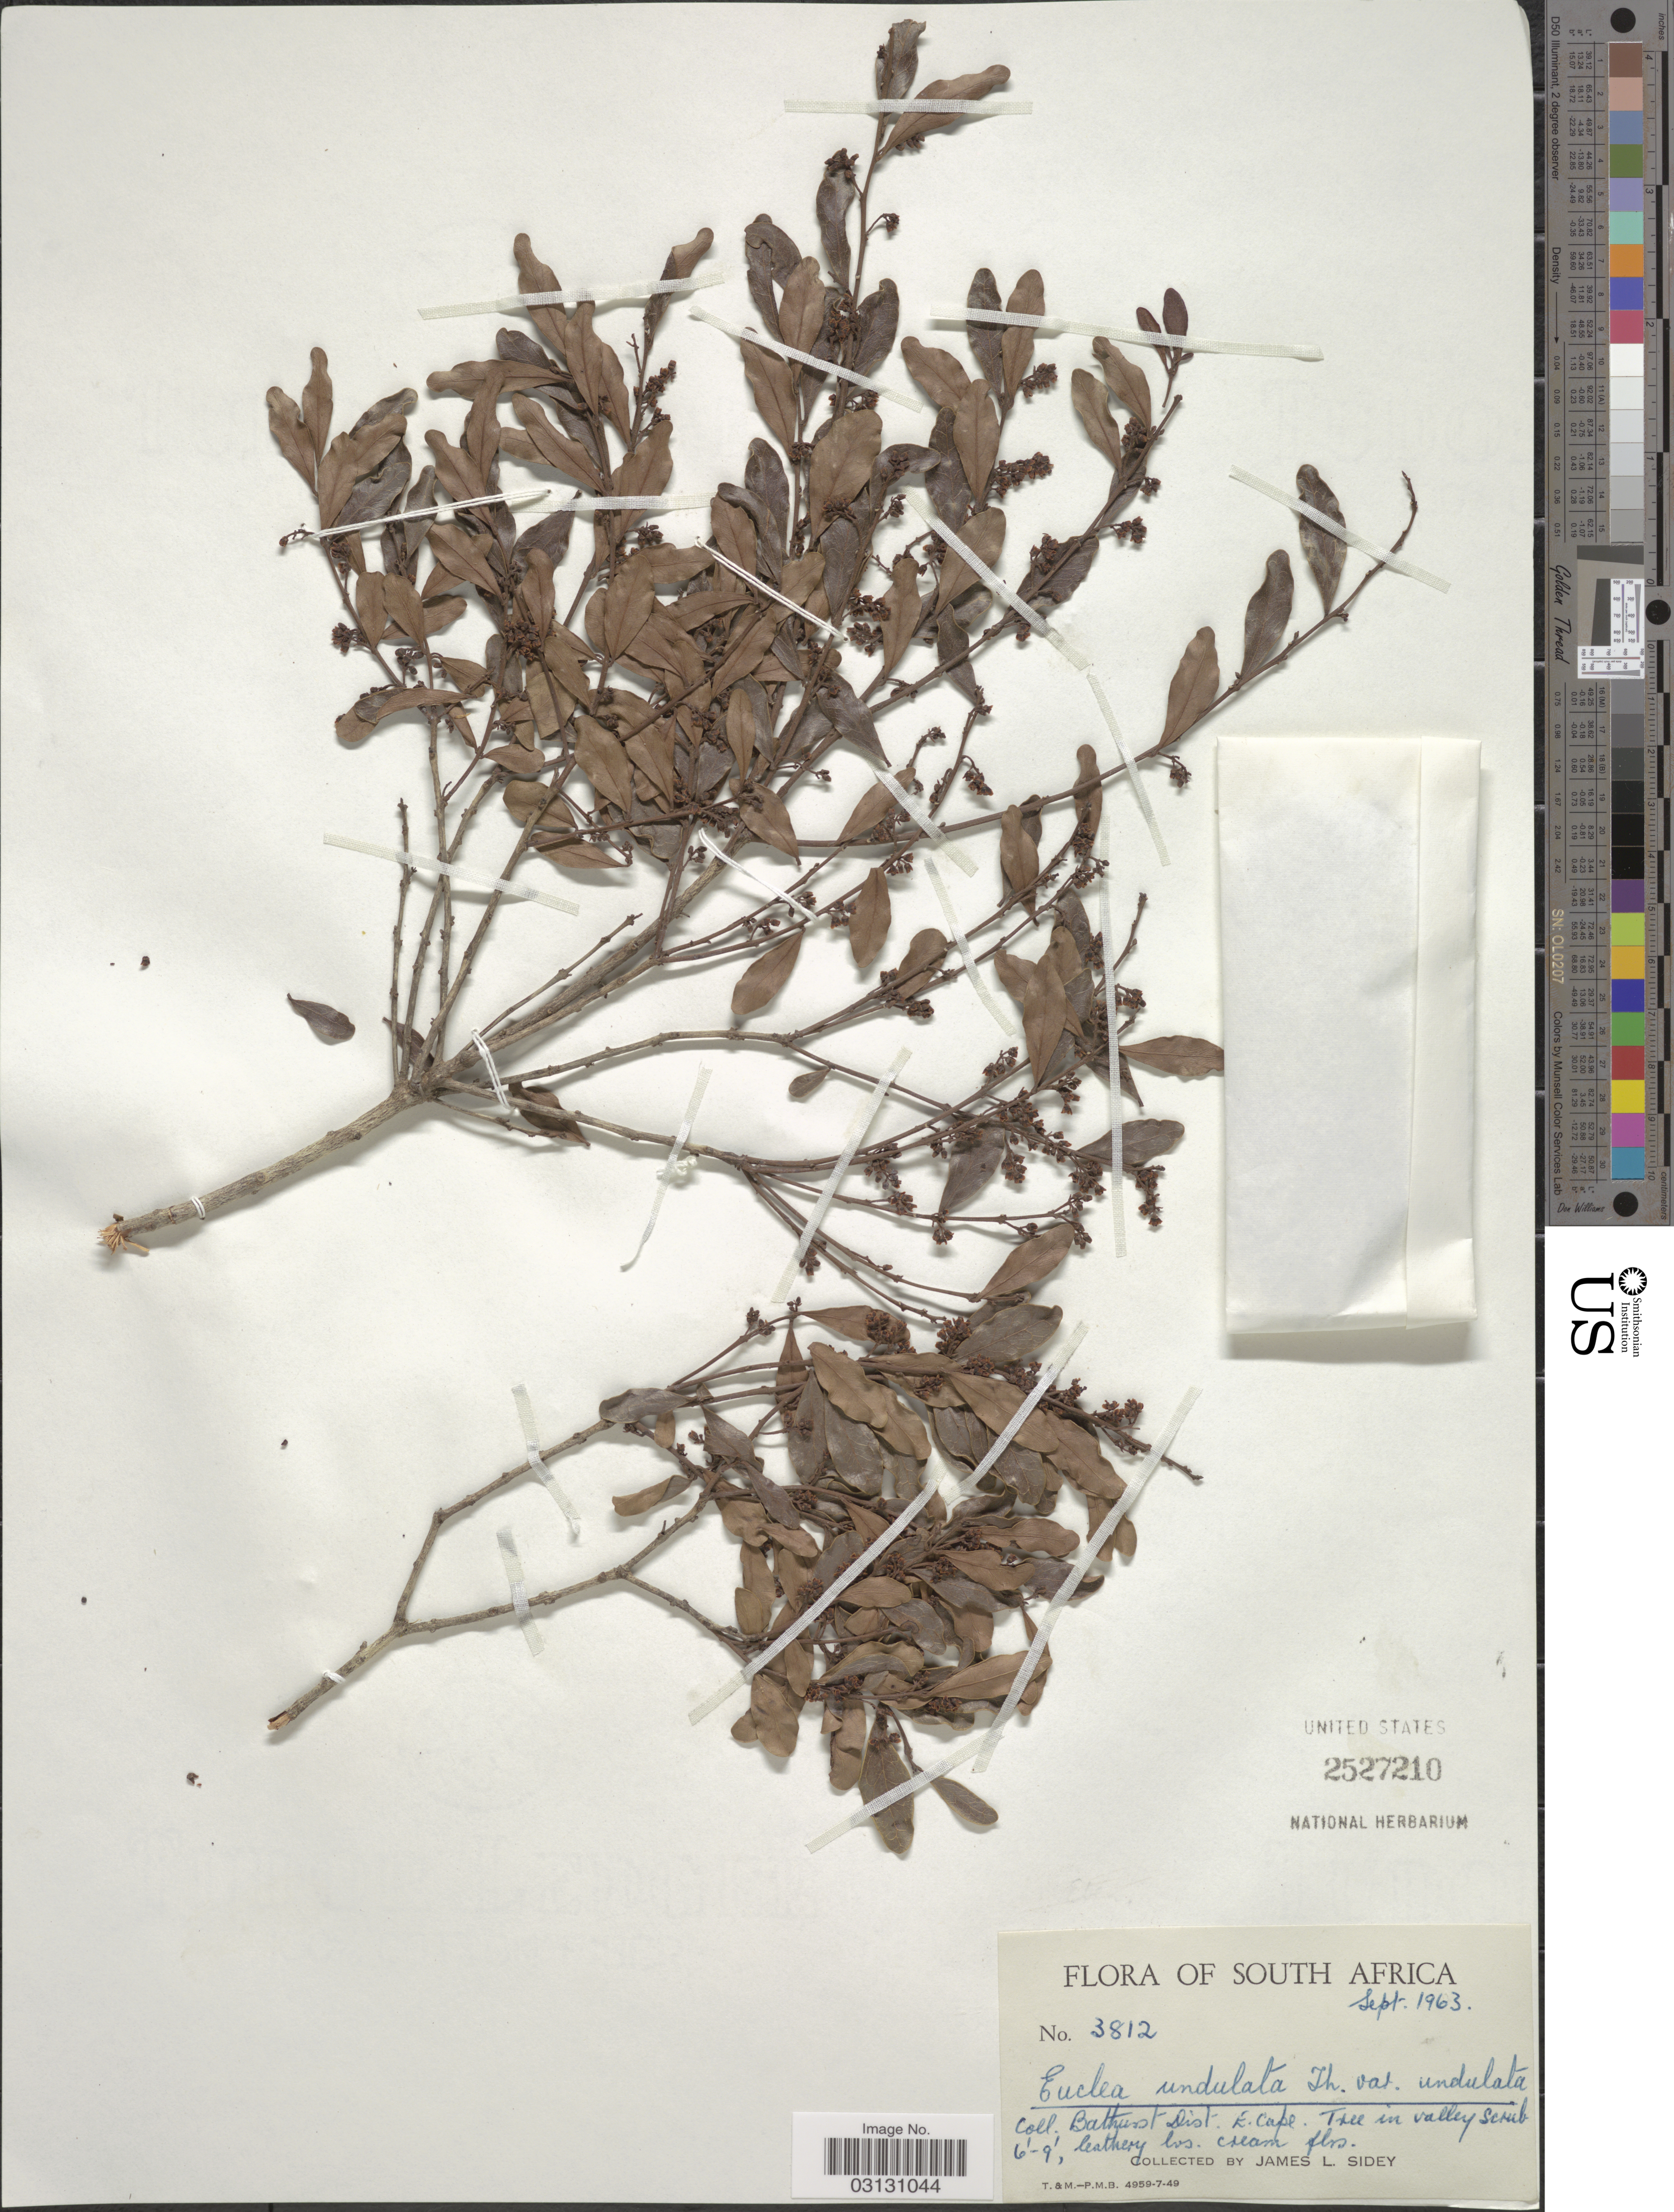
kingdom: Plantae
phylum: Tracheophyta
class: Magnoliopsida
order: Ericales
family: Ebenaceae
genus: Euclea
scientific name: Euclea undulata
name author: Thunb.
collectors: J. L. Sidey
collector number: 3812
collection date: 1963-09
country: South Africa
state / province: Eastern Cape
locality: Bathusst Dist. E. Cape.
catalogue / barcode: US 2527210